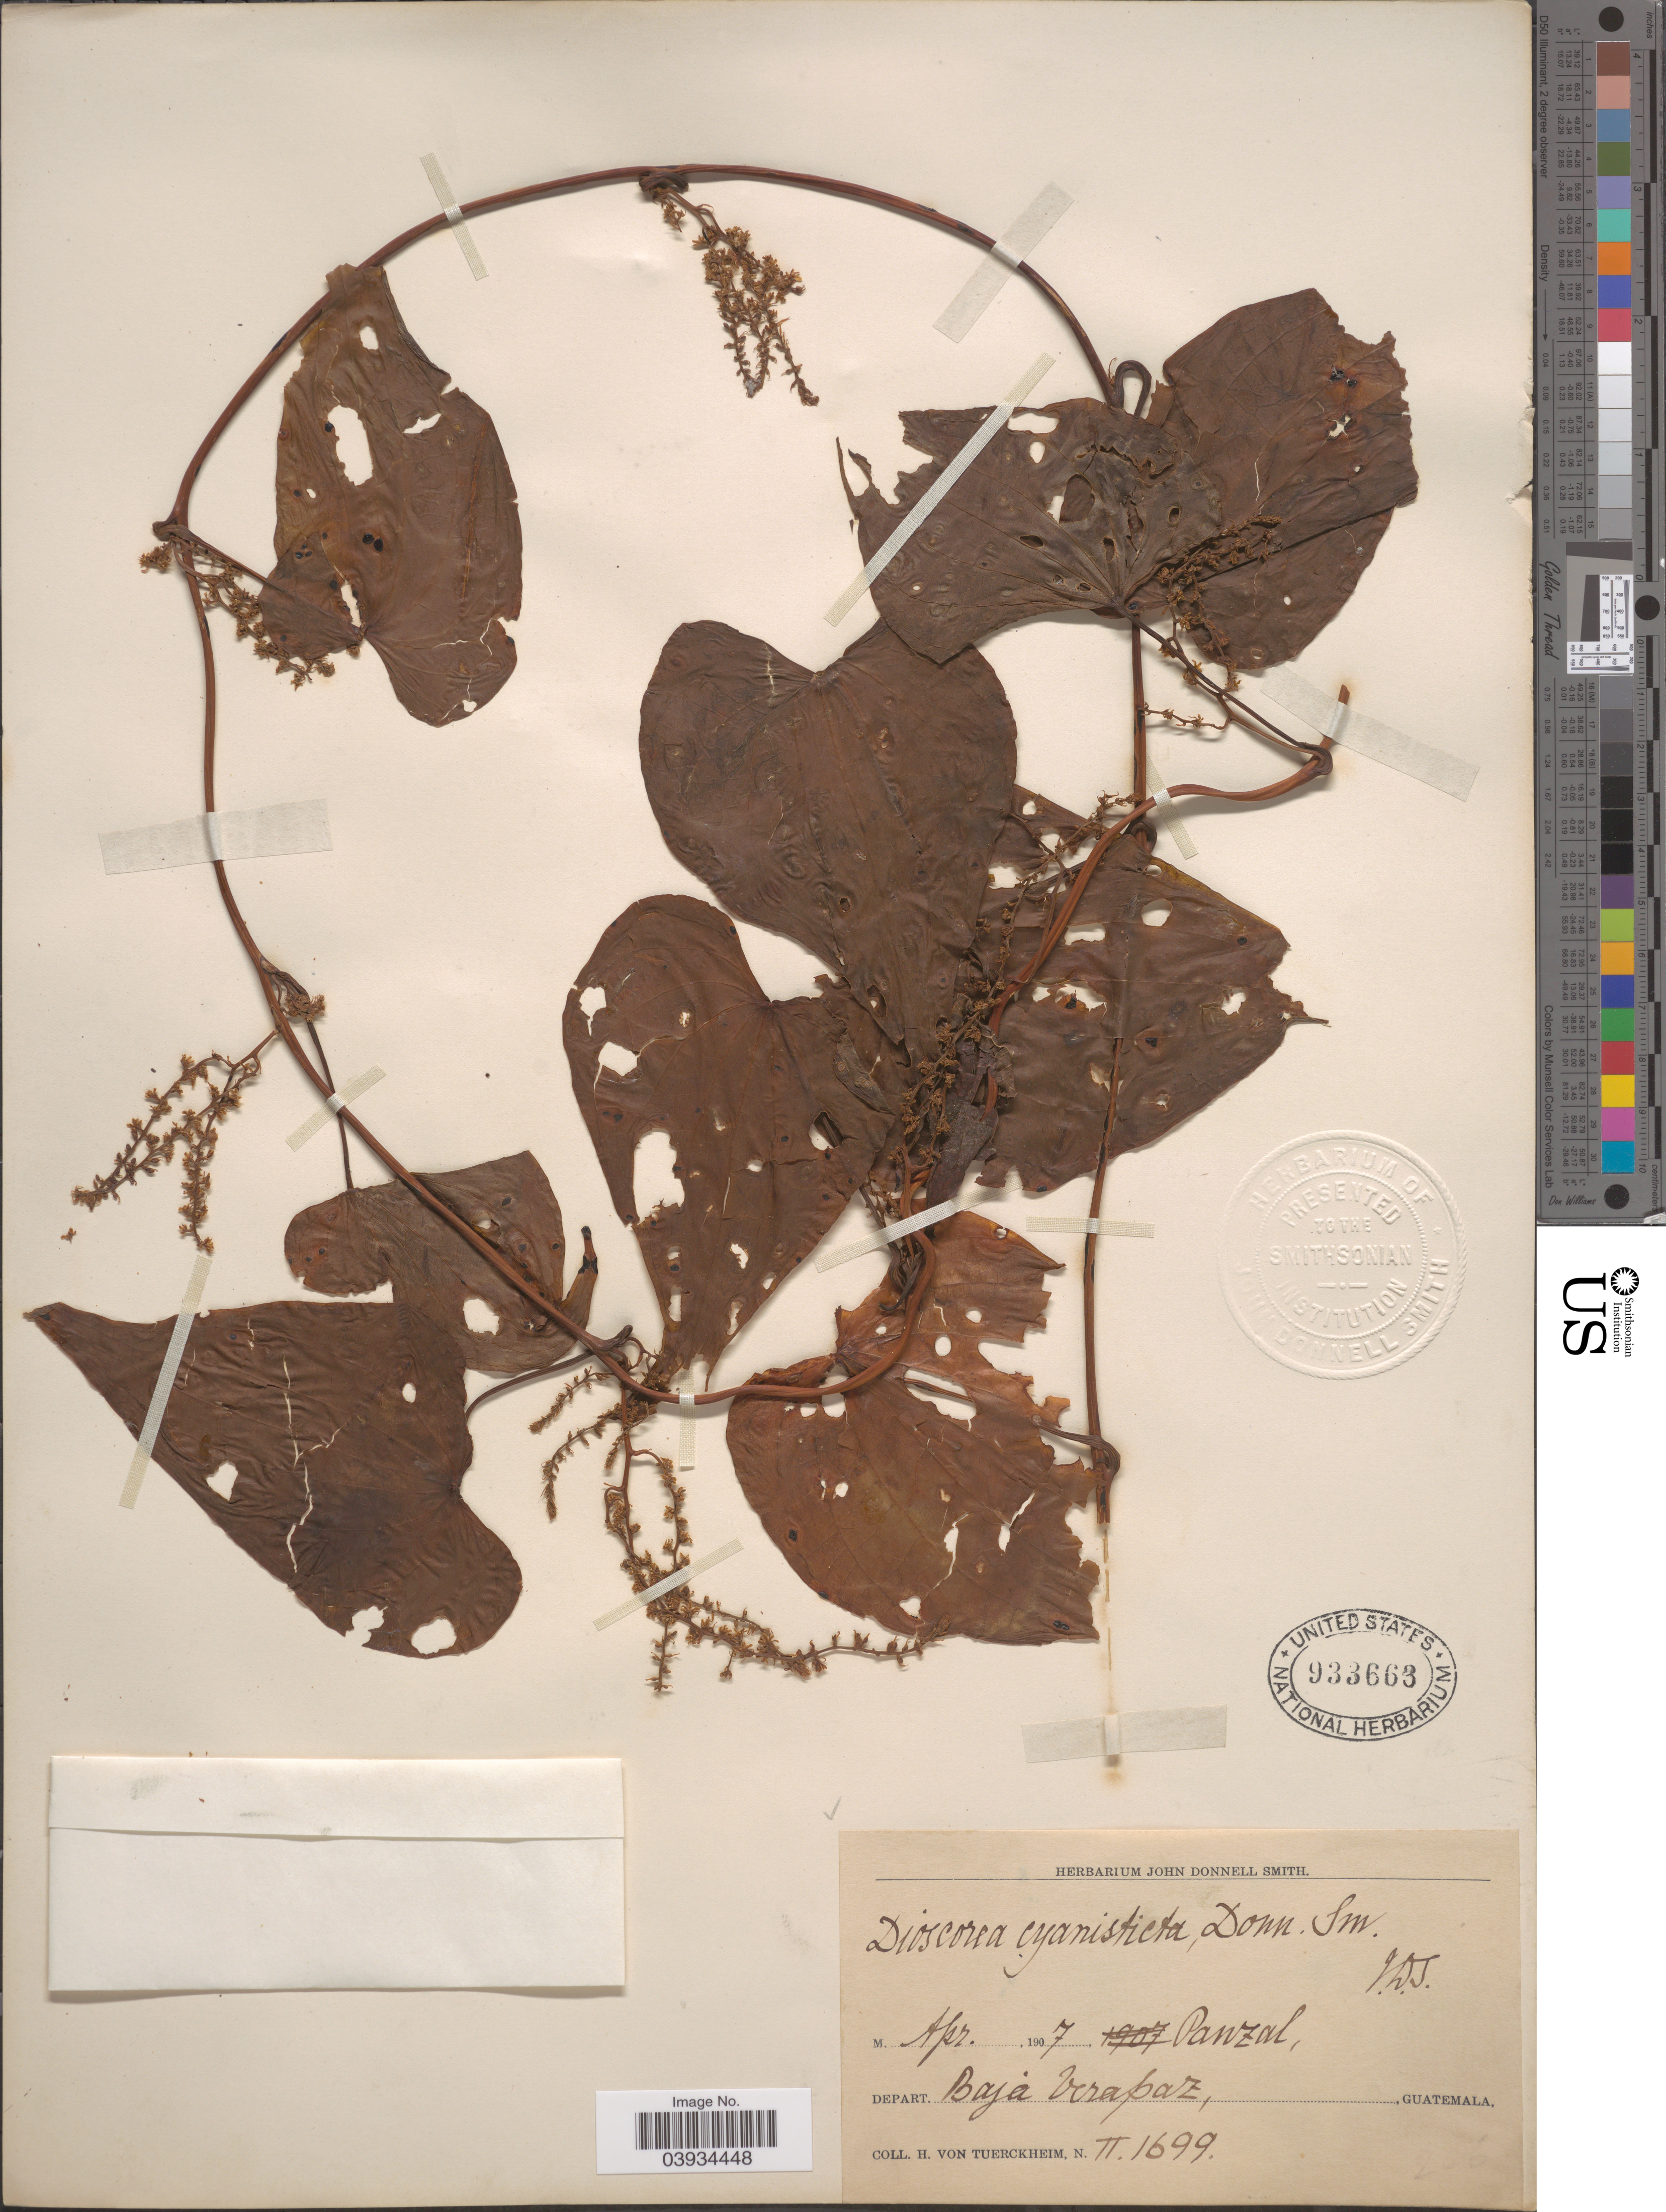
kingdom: Plantae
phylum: Tracheophyta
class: Liliopsida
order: Dioscoreales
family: Dioscoreaceae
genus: Dioscorea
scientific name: Dioscorea cyanisticta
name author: Donn. Sm.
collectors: H. von Türckheim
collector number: II1699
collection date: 1907-04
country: Guatemala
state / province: Baja Verapaz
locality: Panzal, Depart. Baja Verapaz.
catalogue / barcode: US 933663